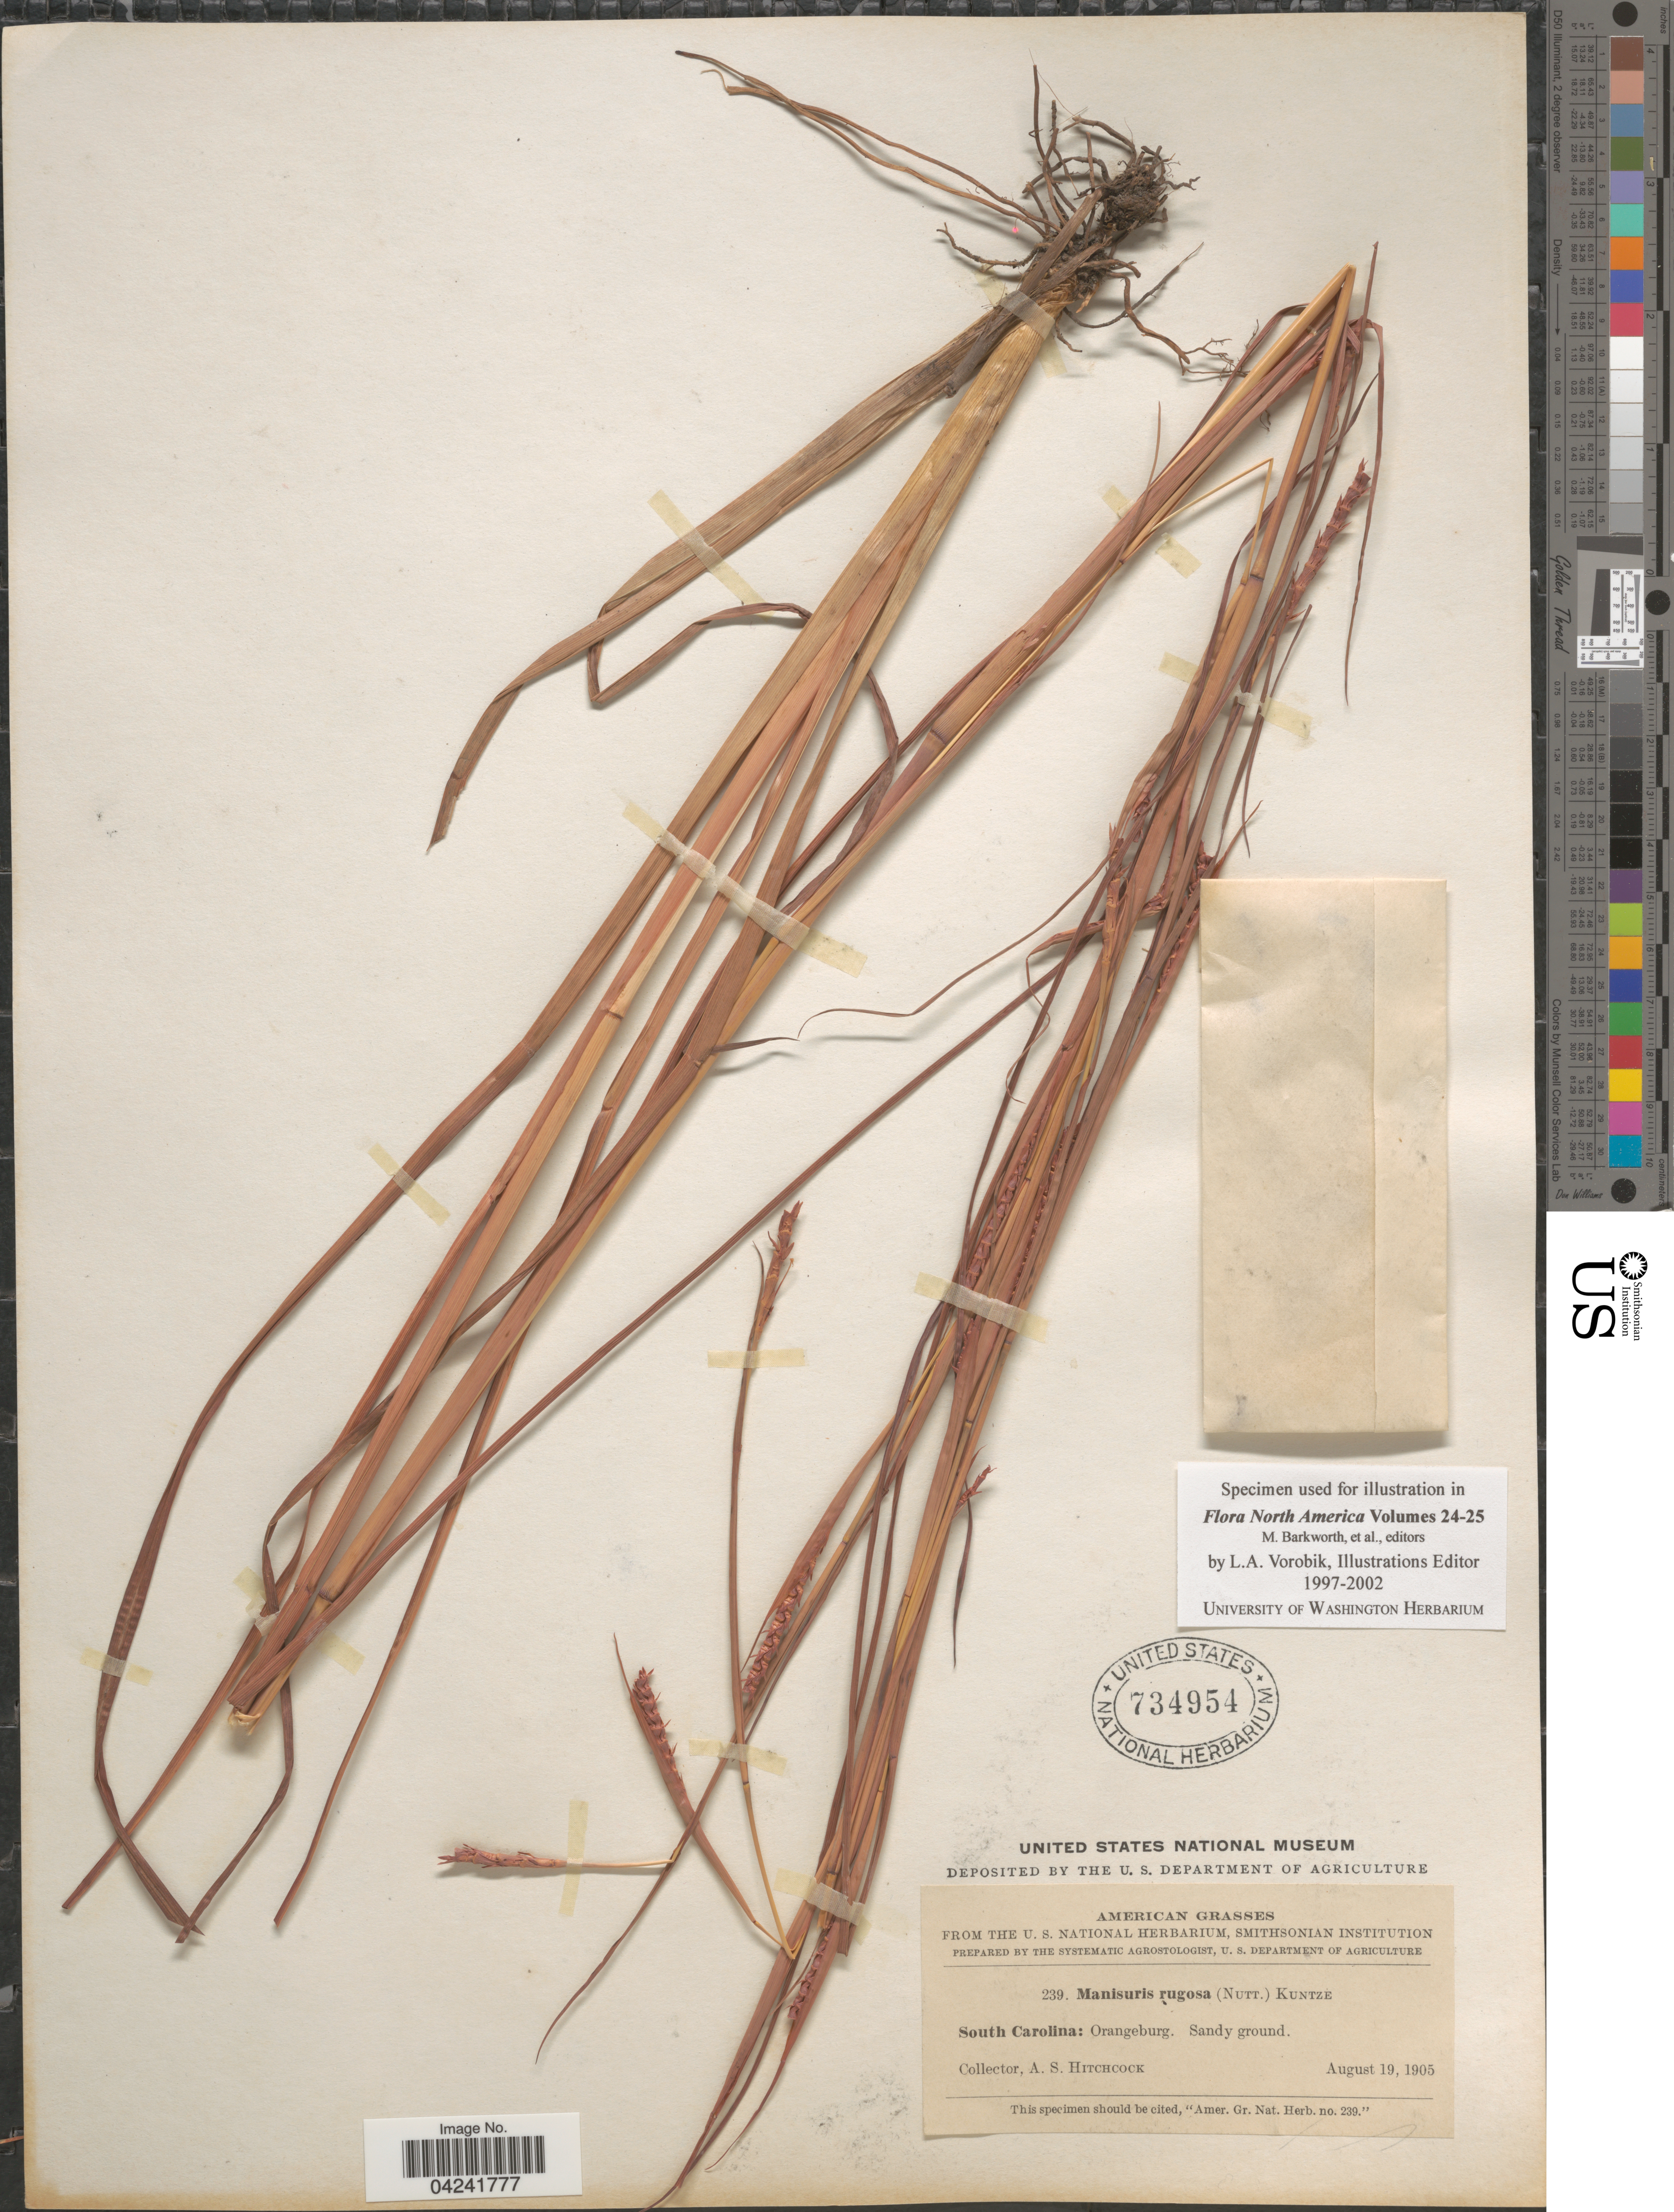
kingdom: Plantae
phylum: Tracheophyta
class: Liliopsida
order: Poales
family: Poaceae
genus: Mnesithea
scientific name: Mnesithea rugosa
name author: (Nutt.) de Koning & Sosef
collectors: A. S. Hitchcock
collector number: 239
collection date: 1905-08-19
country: United States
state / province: South Carolina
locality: Orangeburg.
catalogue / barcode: US 734954